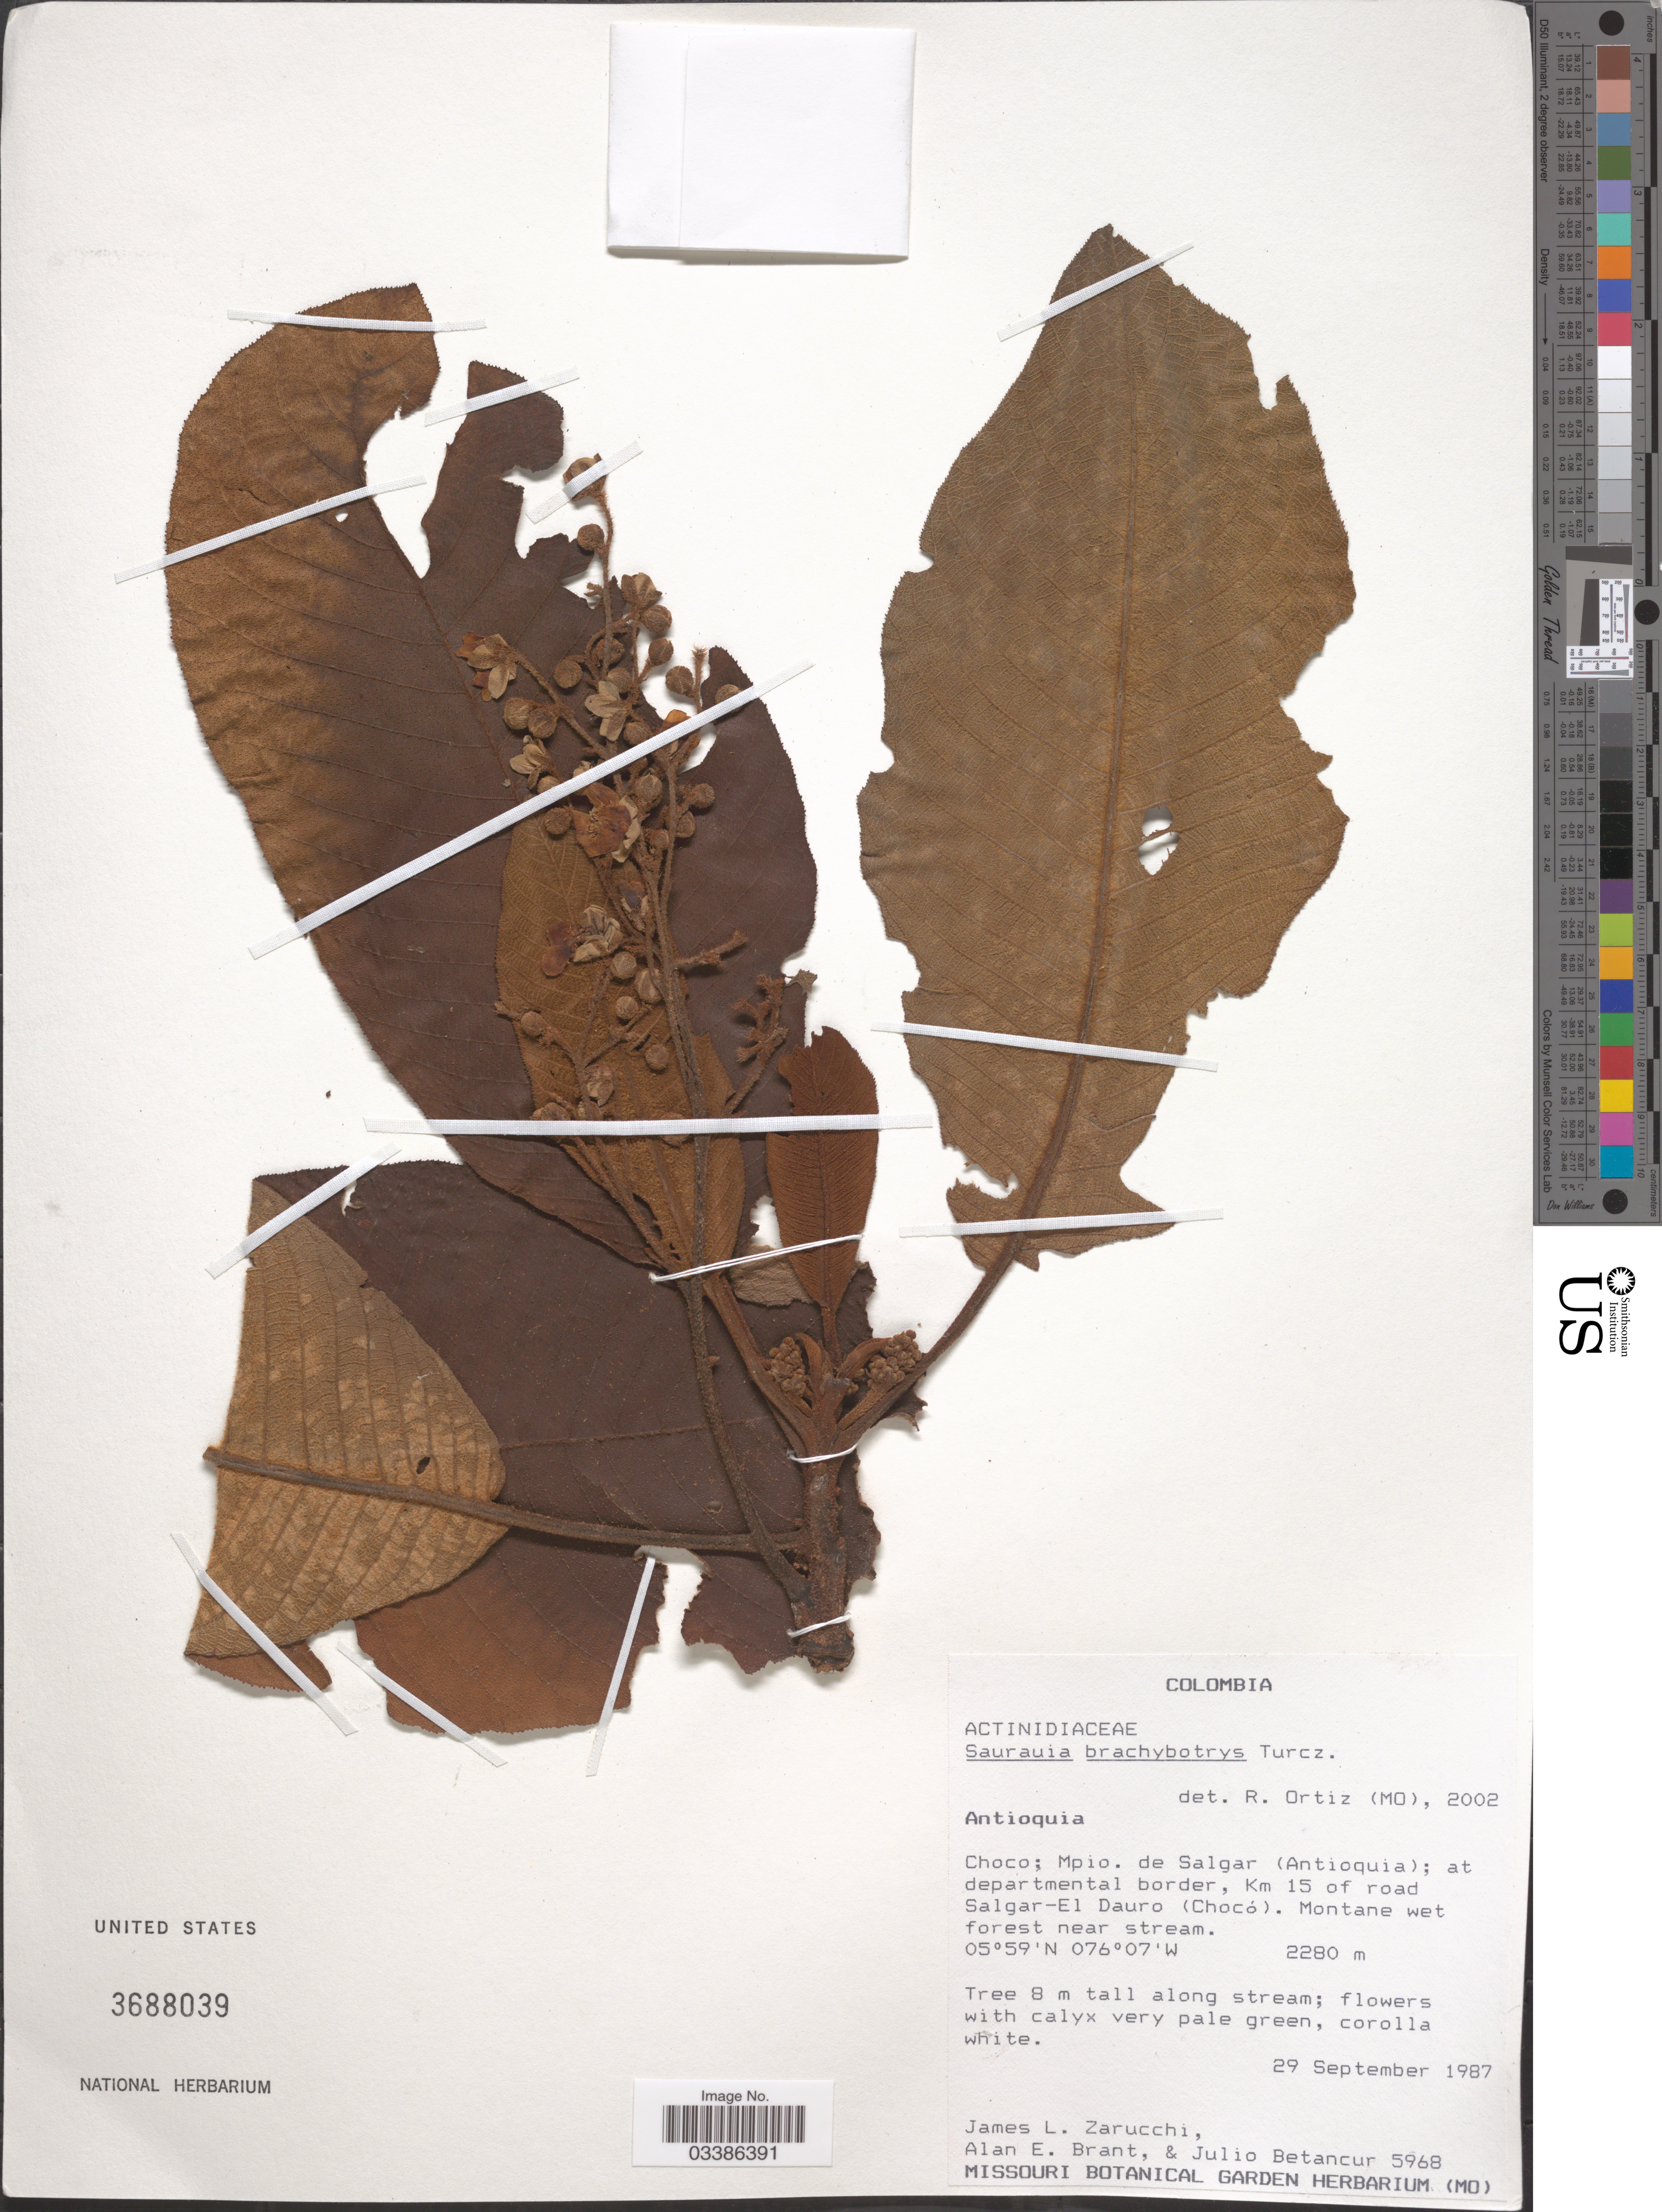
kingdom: Plantae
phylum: Tracheophyta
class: Magnoliopsida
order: Ericales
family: Actinidiaceae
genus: Saurauia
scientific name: Saurauia brachybotrys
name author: Turcz.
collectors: J. L. Zarucchi, A. Brant & J. Betancur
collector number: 5968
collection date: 1987-09-29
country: Colombia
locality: Antioquia. Choco; Mpio. de Salgar (Antioquia); at departmental border, Km 15 of road Salgar-El Dauro (Chocó).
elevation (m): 2280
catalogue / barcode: US 3688039